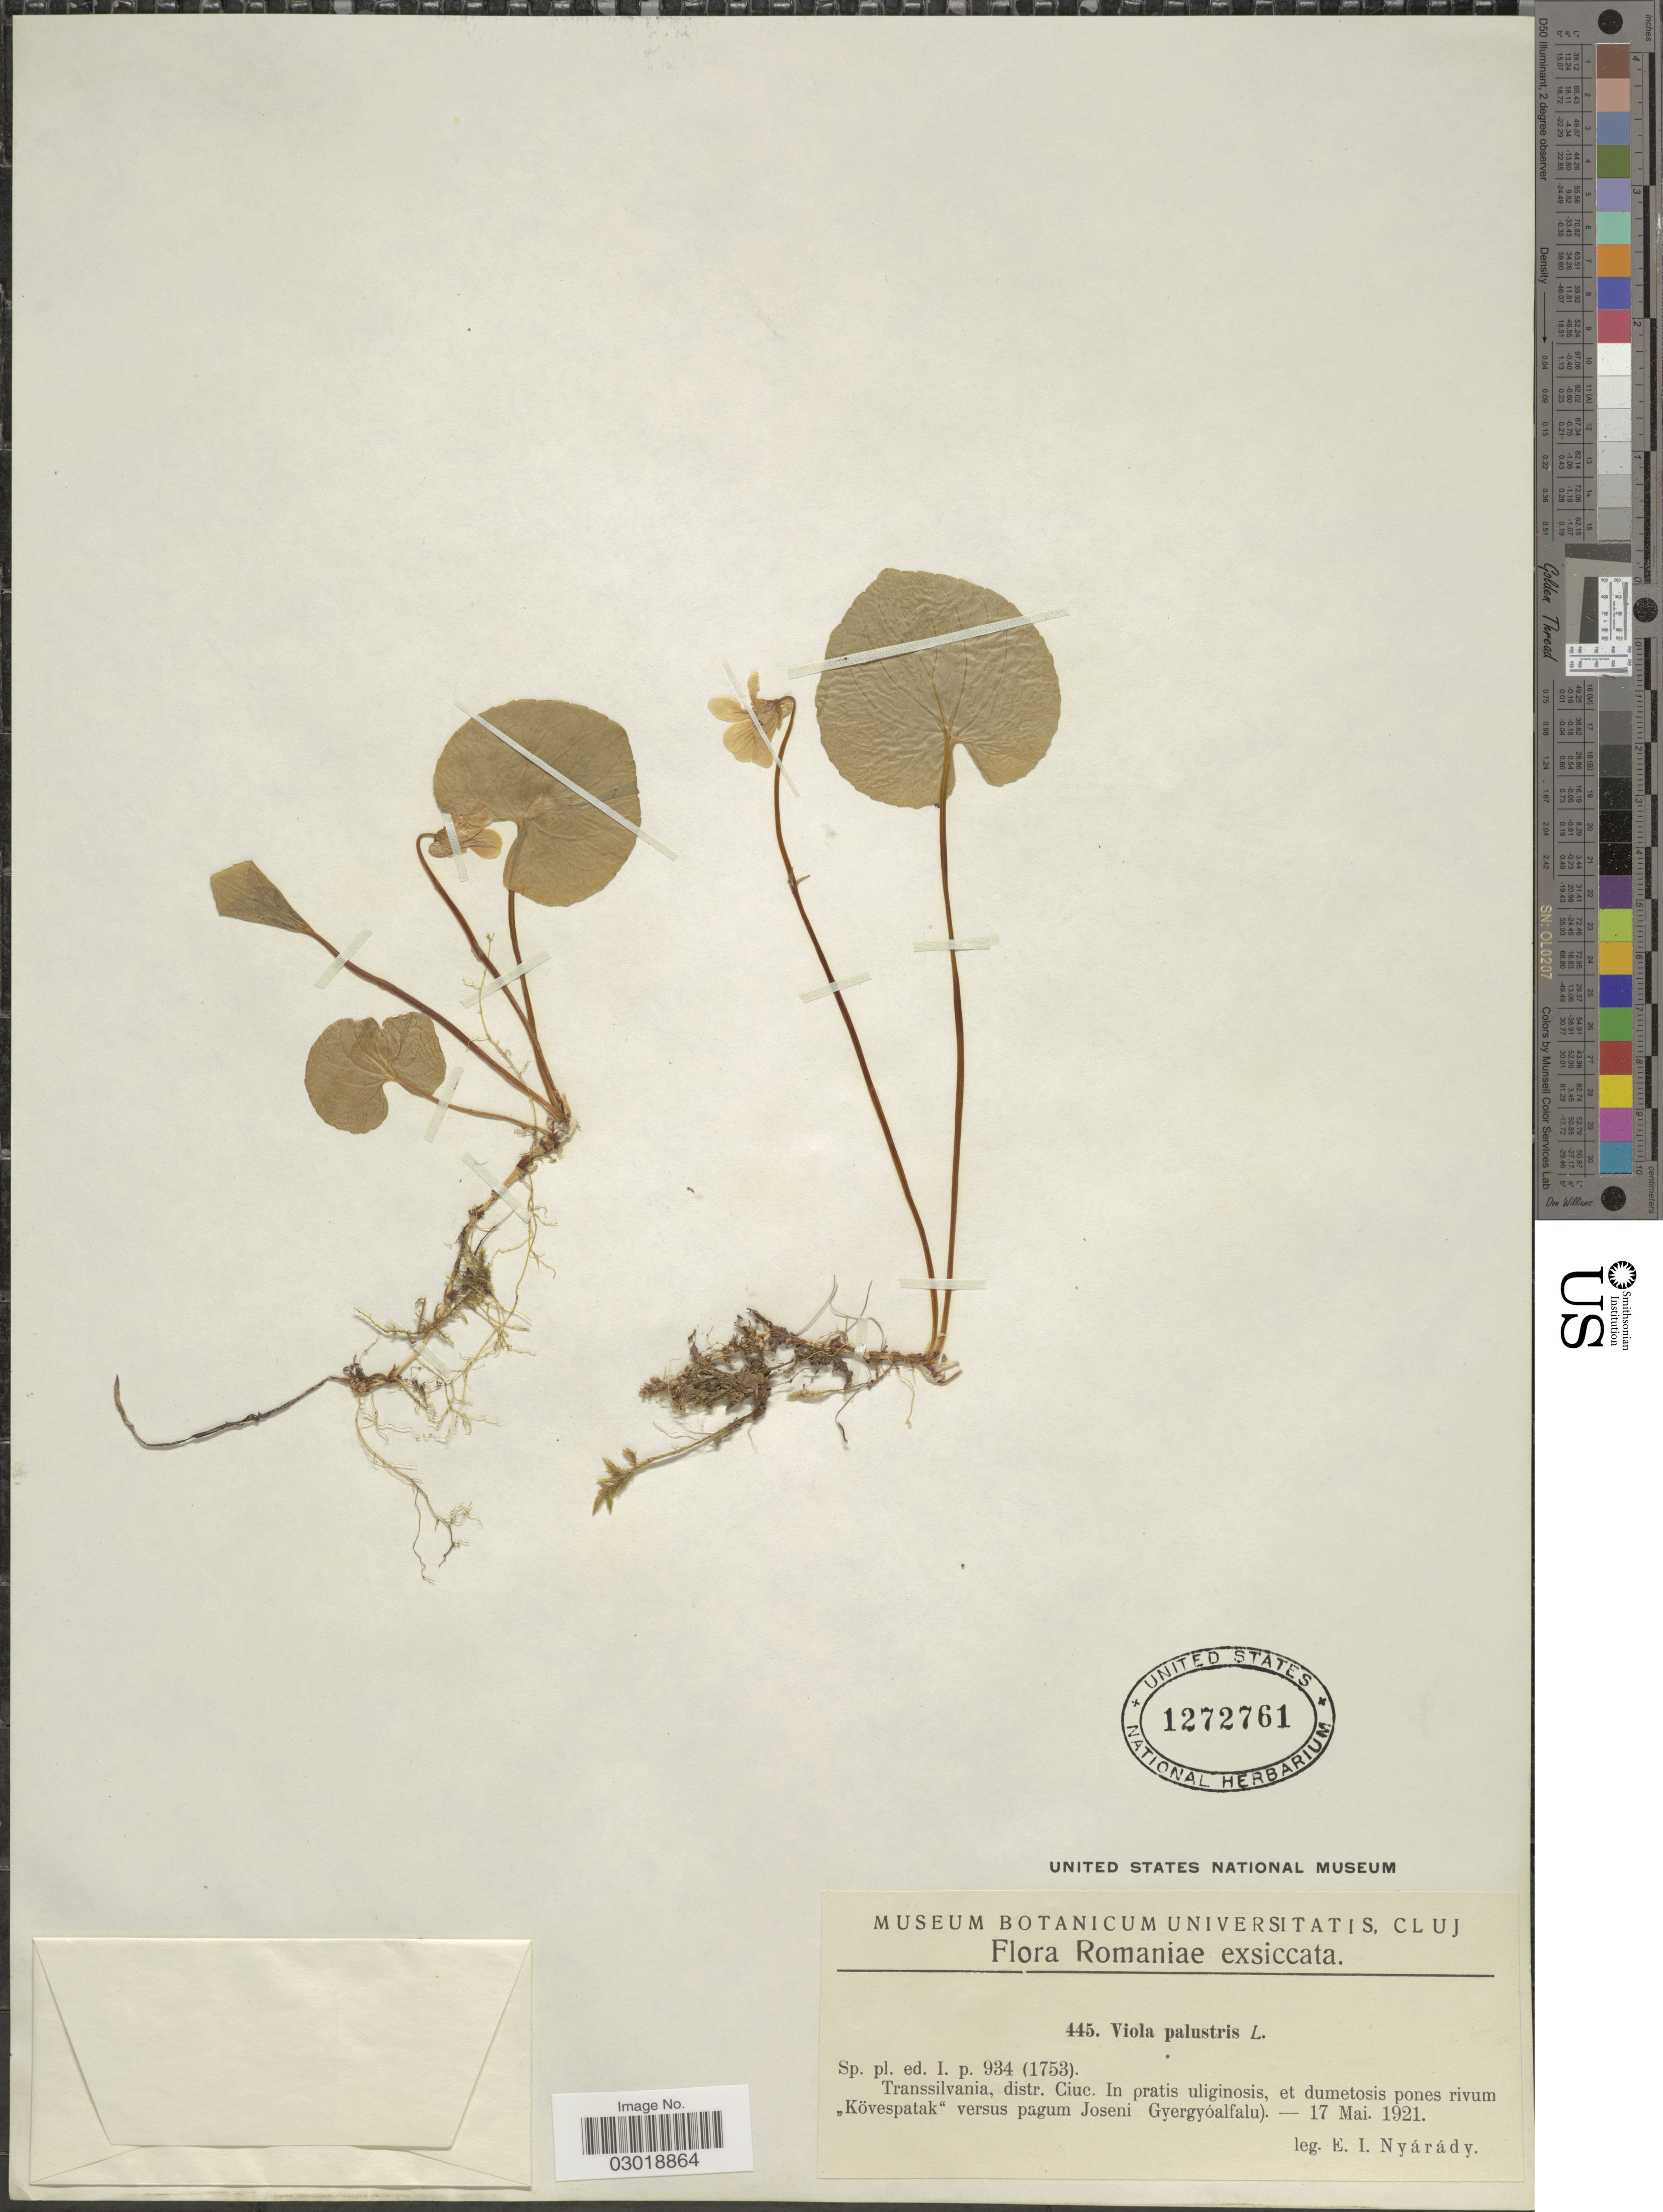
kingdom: Plantae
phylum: Tracheophyta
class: Magnoliopsida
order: Malpighiales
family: Violaceae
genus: Viola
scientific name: Viola palustris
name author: L.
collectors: E. Nyárády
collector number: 445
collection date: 1921-05-17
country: Romania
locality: Transsilvania, distr. Ciuc. In pratis uliginosis, et dumetosis pones rivum "Kövespatak" versus pagum Joseni Gyergyóalfalu).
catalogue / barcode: US 1272761